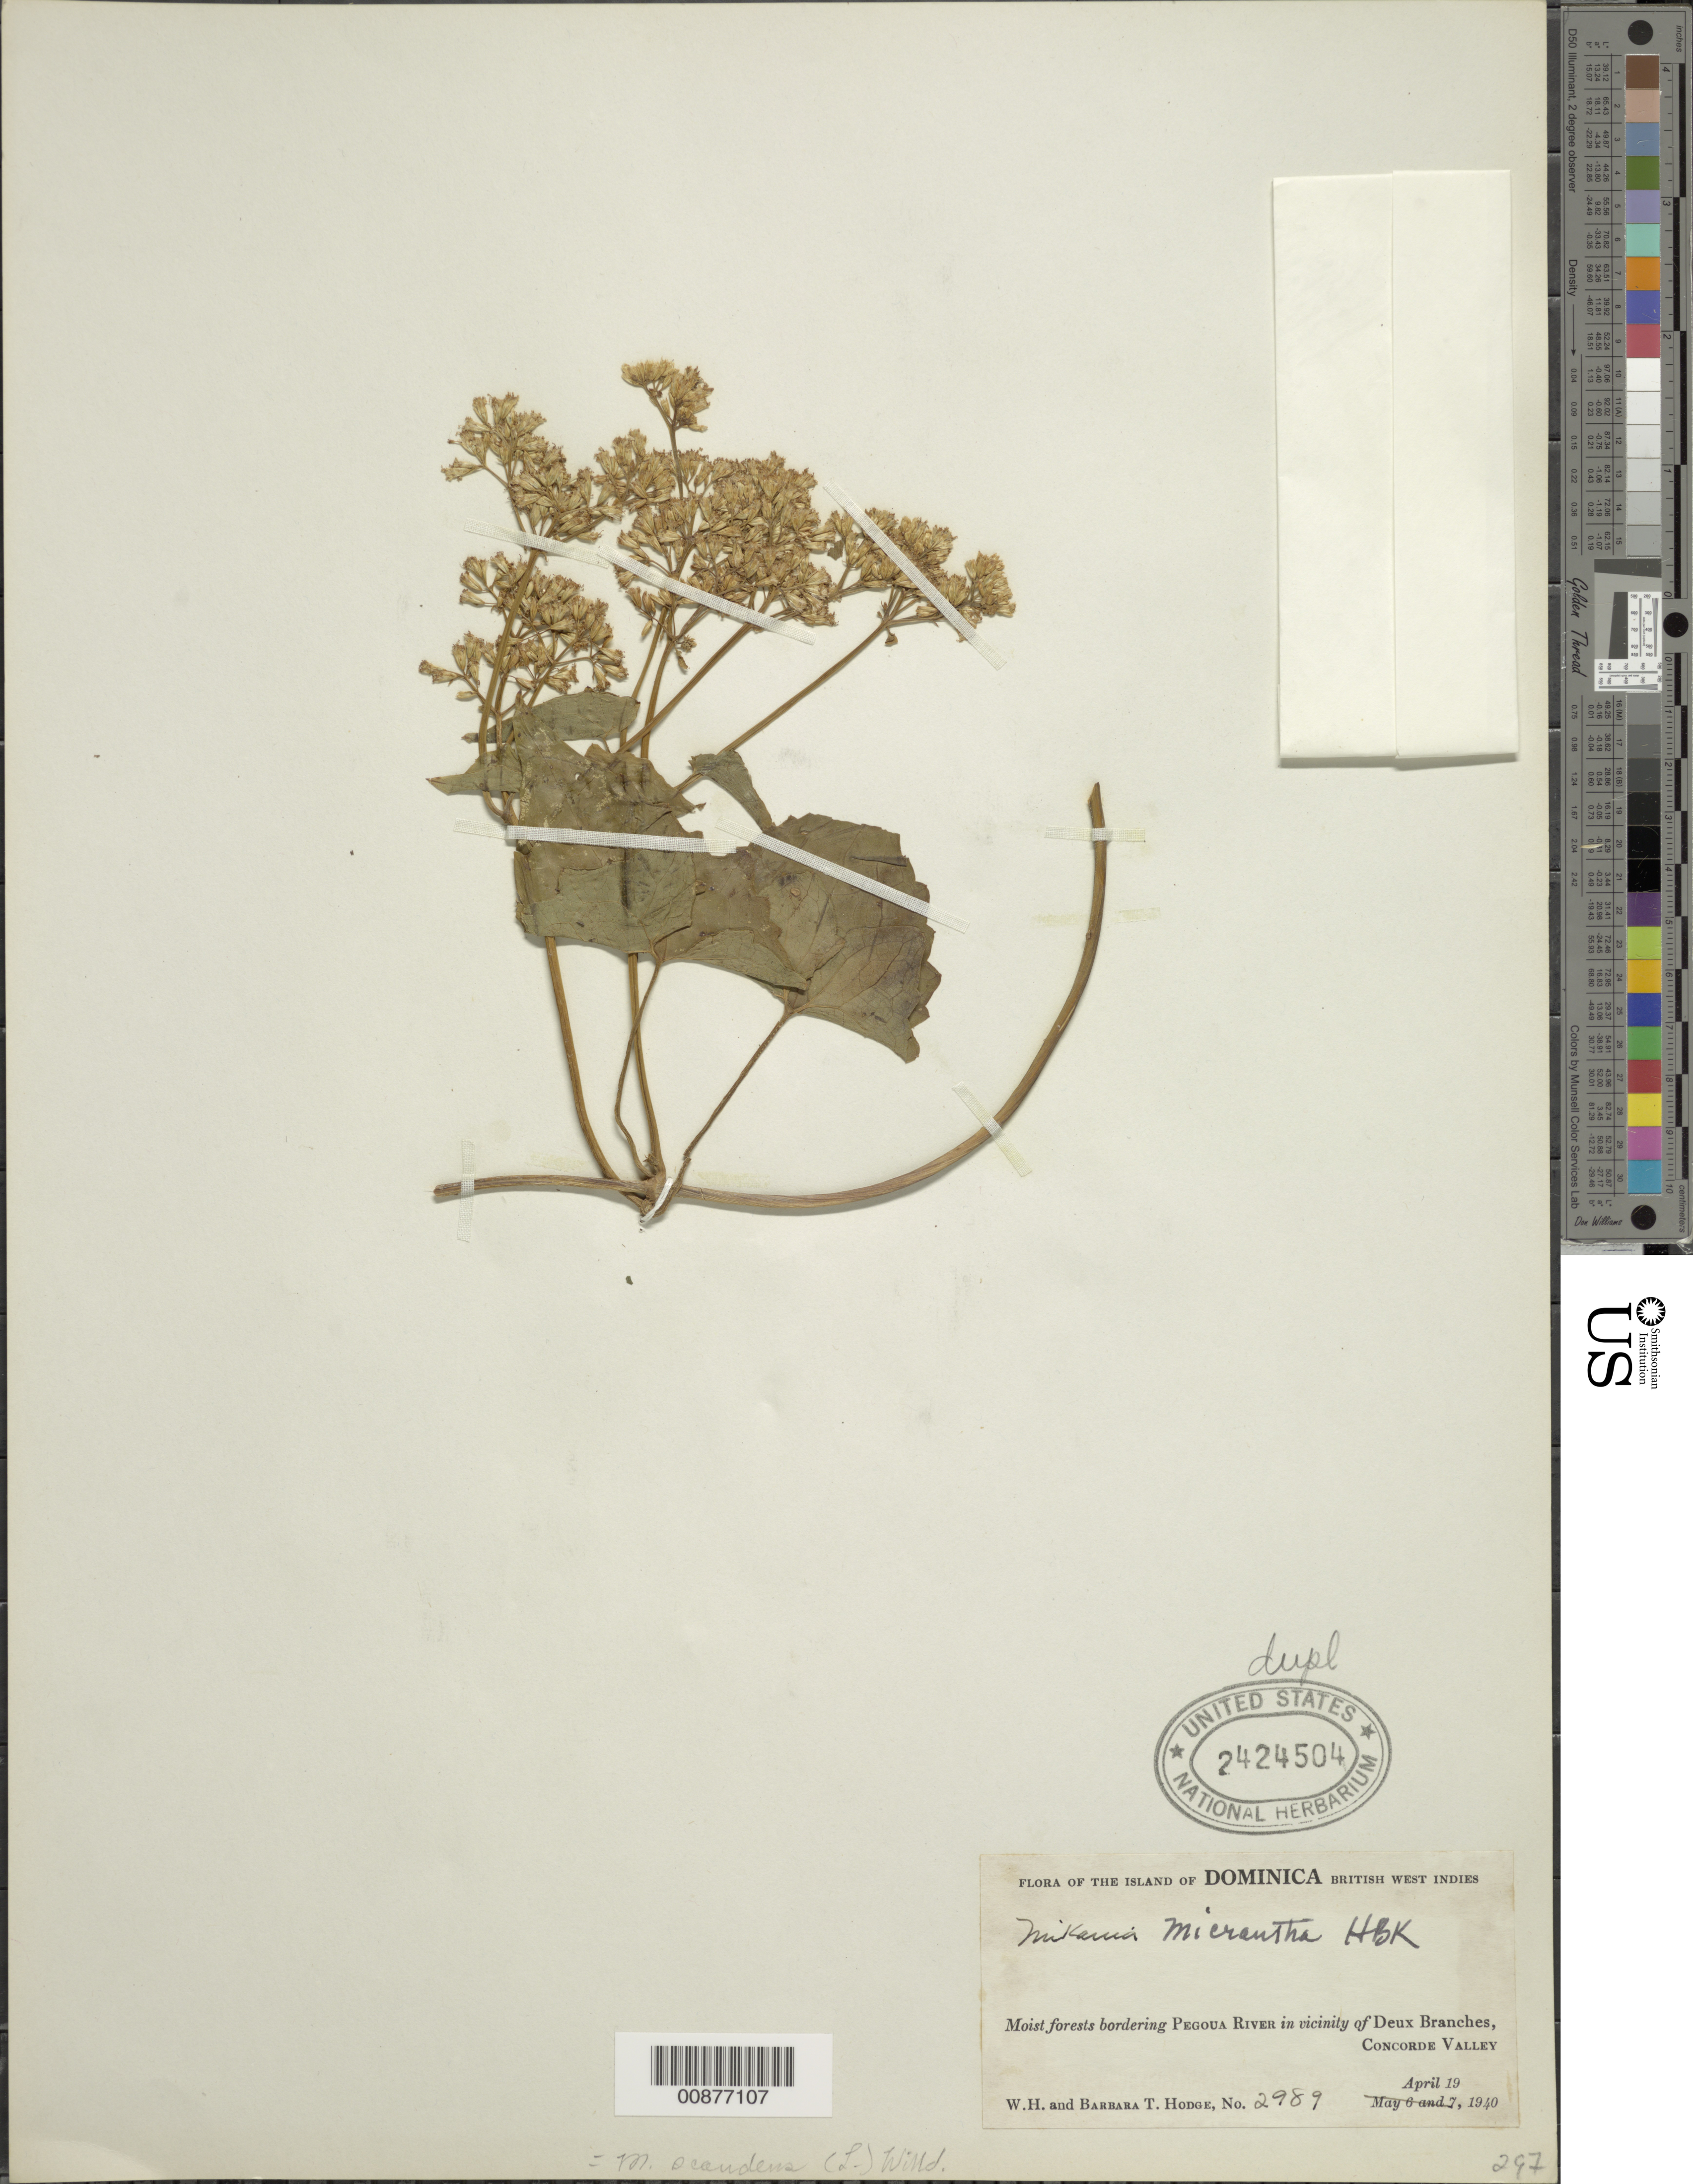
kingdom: Plantae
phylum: Tracheophyta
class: Magnoliopsida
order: Asterales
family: Asteraceae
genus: Mikania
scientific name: Mikania micrantha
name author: Kunth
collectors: W. Hodge & B. Hodge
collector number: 2989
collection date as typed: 19 Apr 1940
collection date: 1940-04-19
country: Dominica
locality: Along Pegoua River in vicinity of Deux Branches, Concorde Valley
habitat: Moist forests bordering river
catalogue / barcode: US 2424504